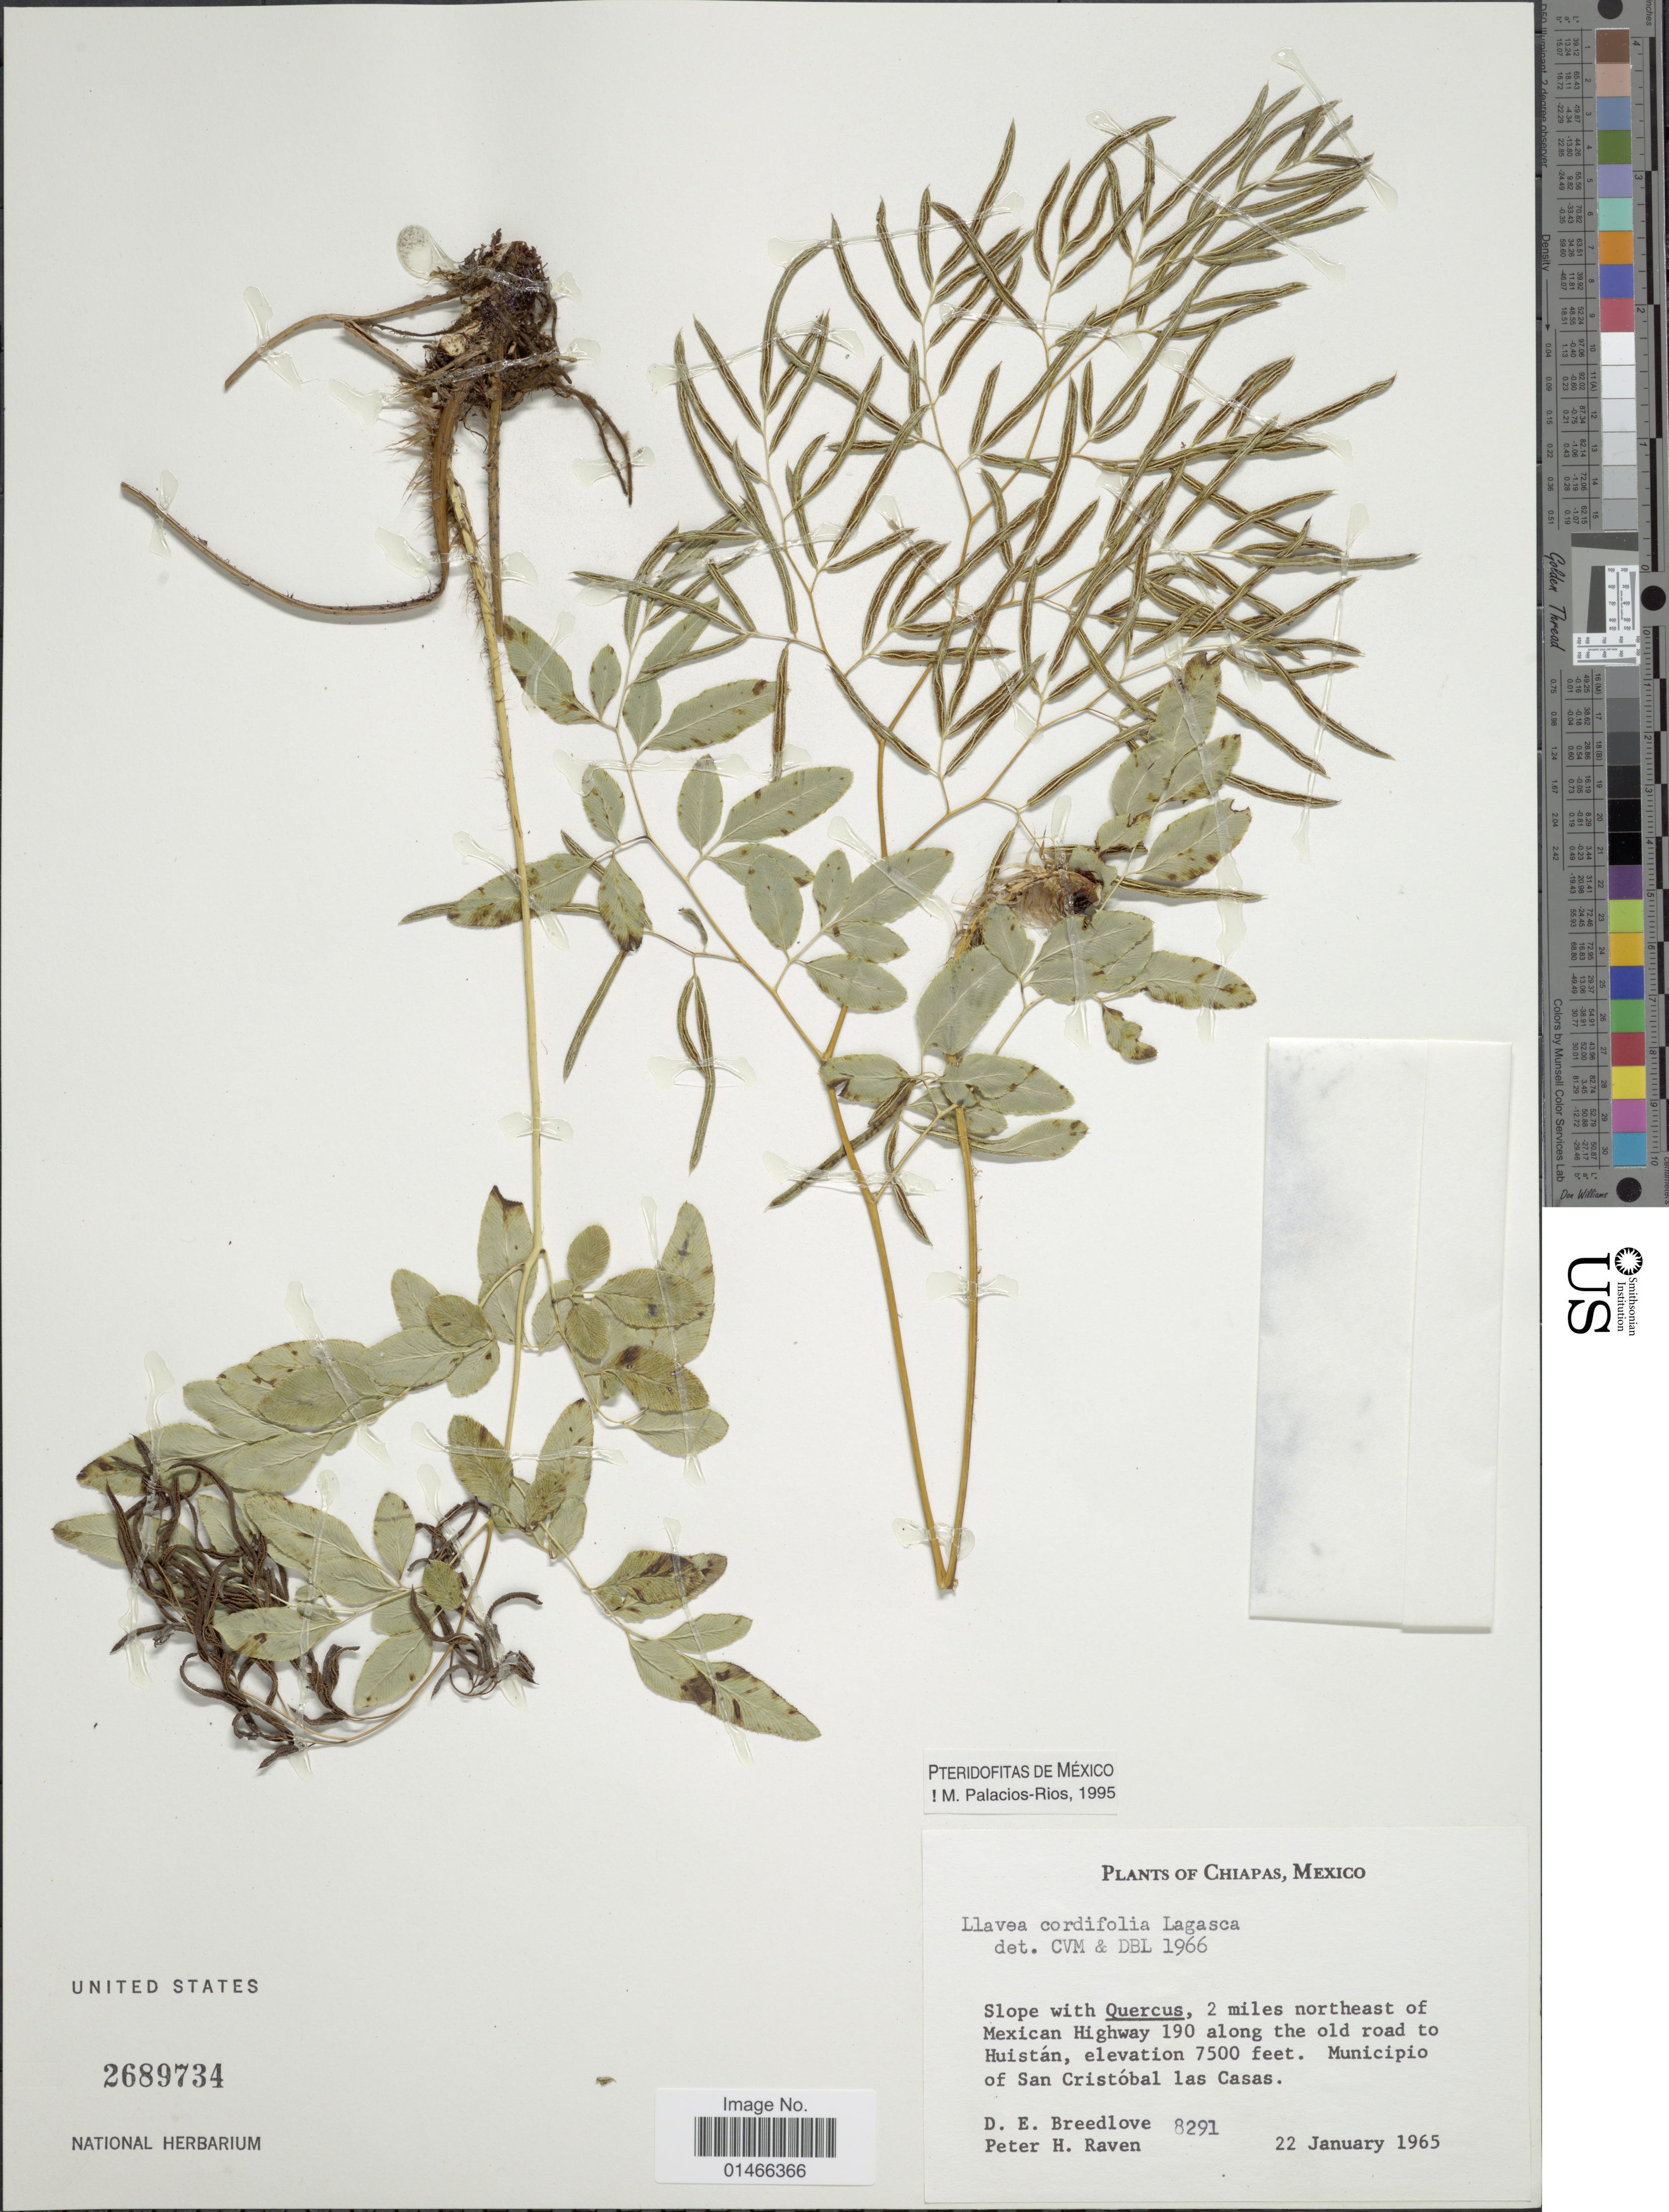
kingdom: Plantae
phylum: Tracheophyta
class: Polypodiopsida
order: Polypodiales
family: Pteridaceae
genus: Llavea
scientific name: Llavea cordifolia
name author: Lag.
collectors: D. E. Breedlove & P. Raven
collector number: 8291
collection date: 1965-01-22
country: Mexico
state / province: Chiapas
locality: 2 miles northeast of Mexican Highway 190 along the road to Huistan. Municipio of San Cristobal las Casas.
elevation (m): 2286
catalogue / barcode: US 2689734